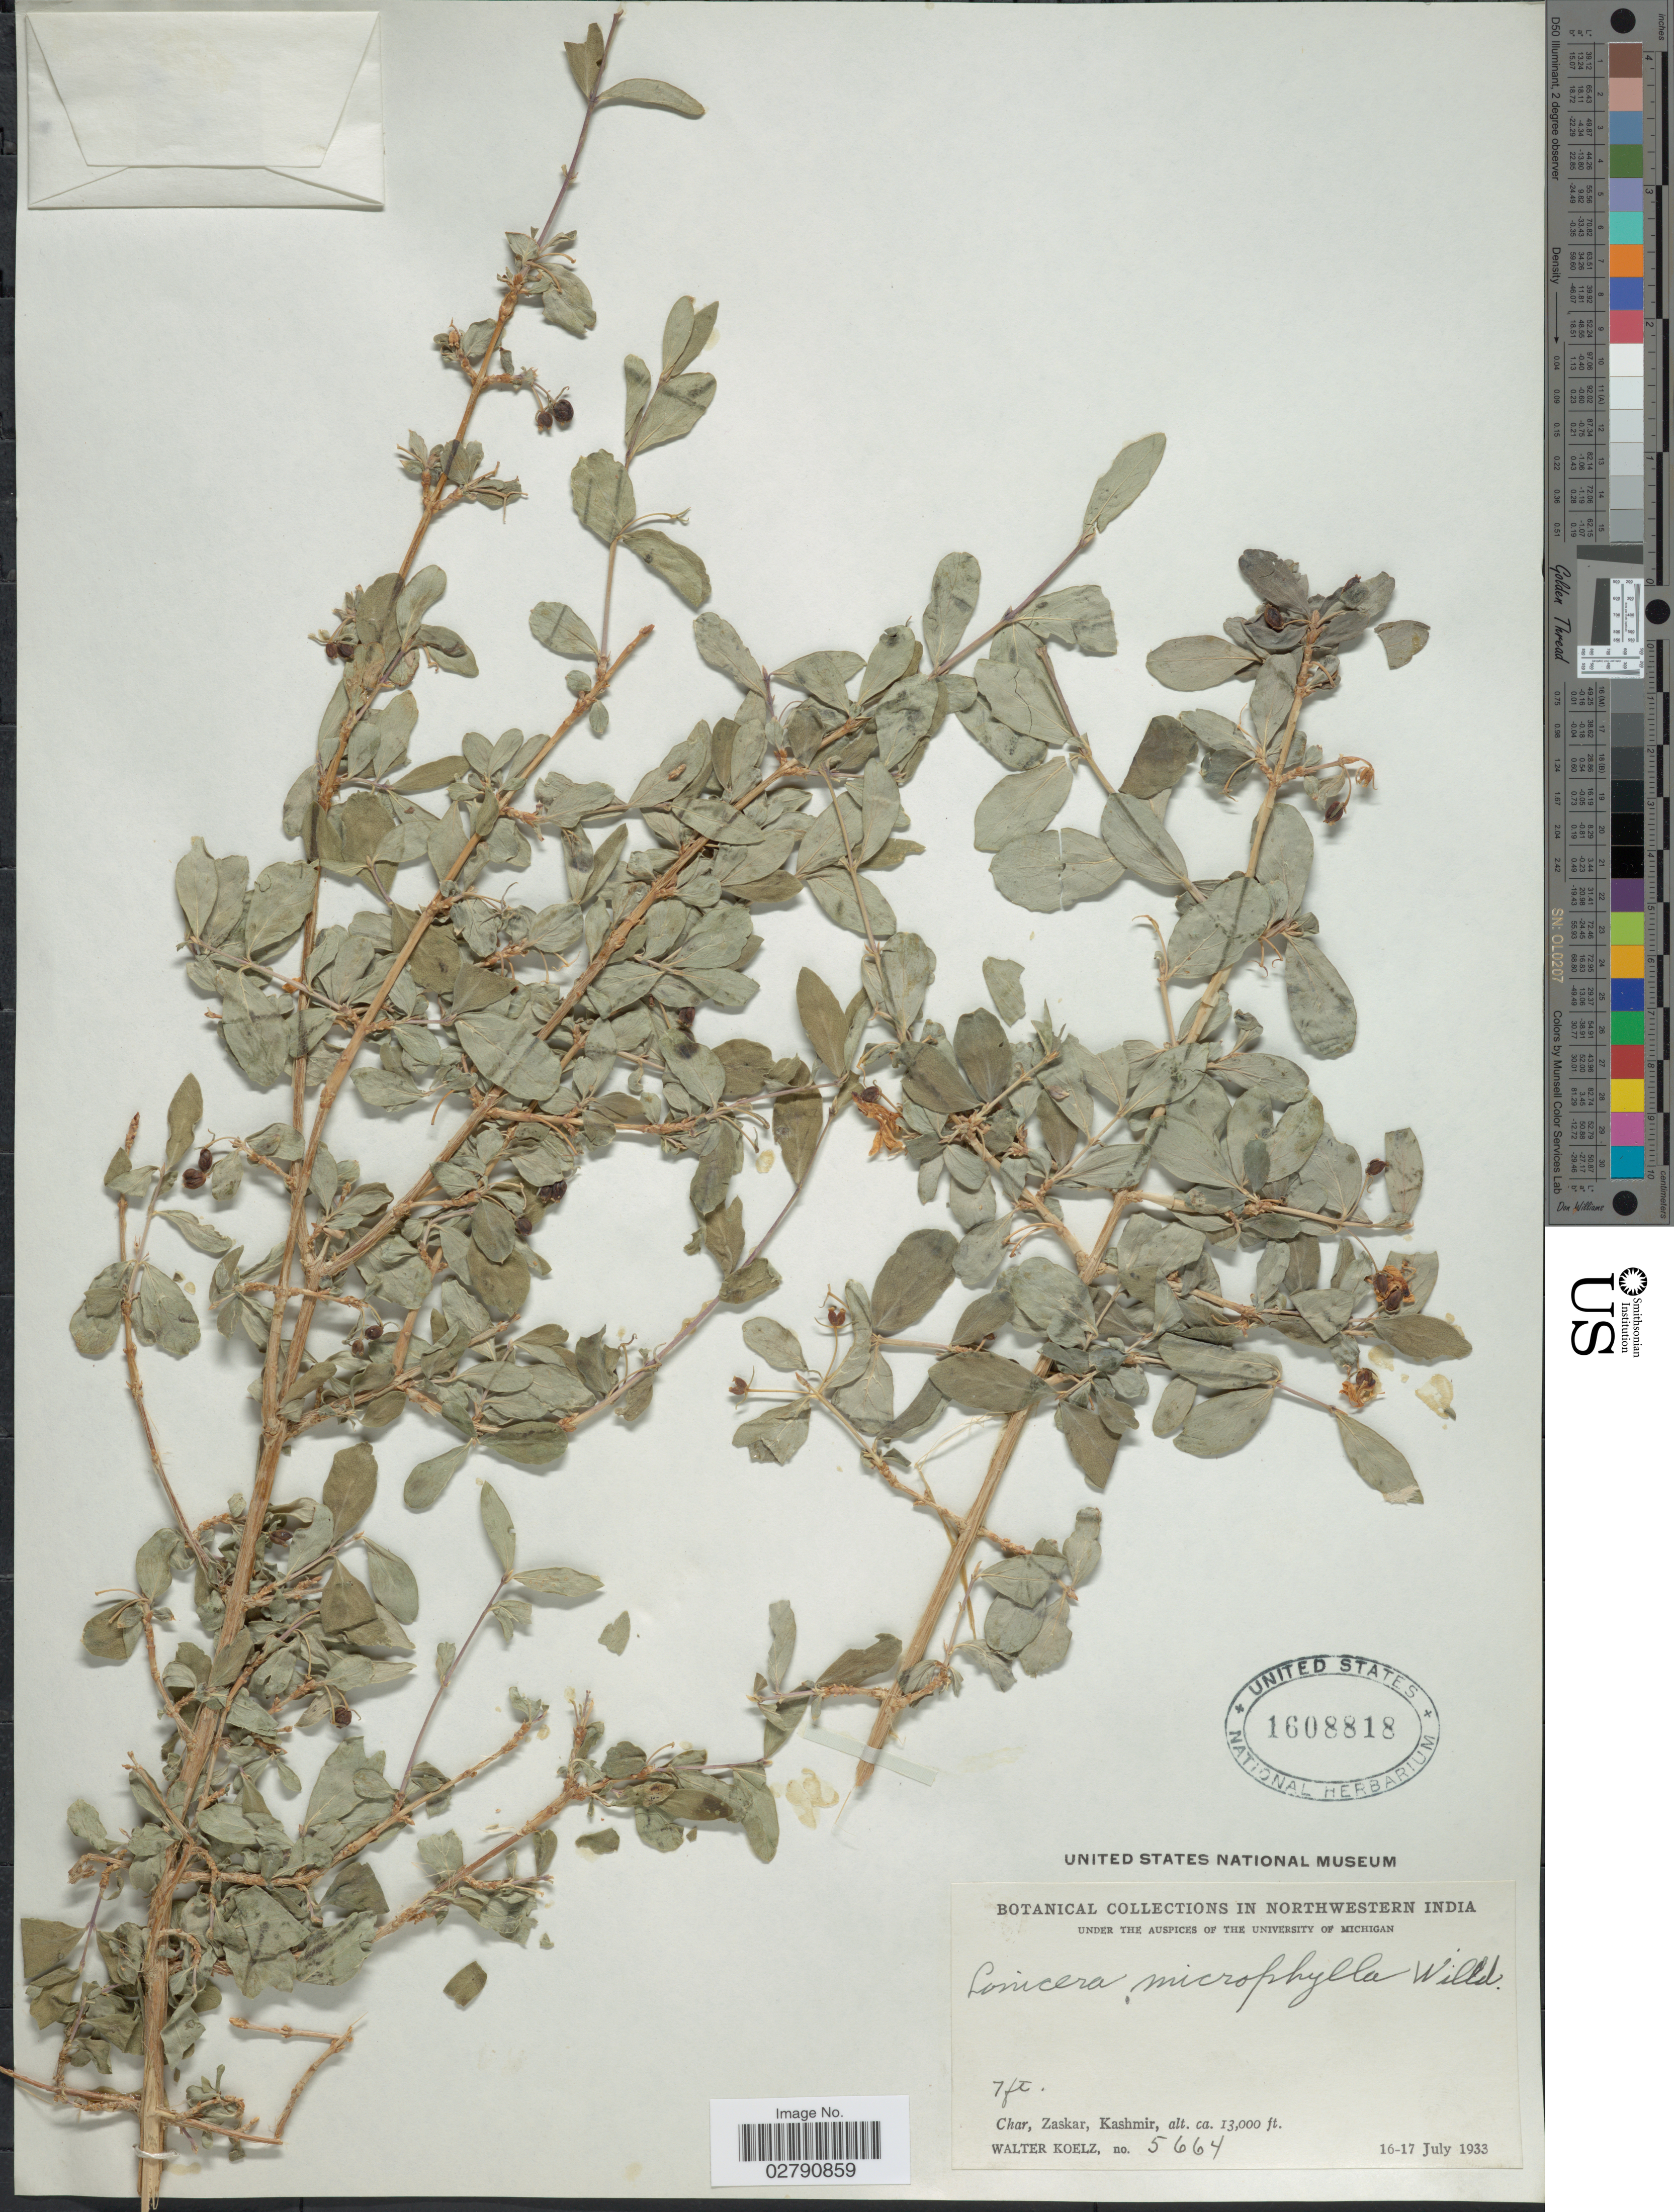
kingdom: Plantae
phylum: Tracheophyta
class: Magnoliopsida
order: Dipsacales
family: Caprifoliaceae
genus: Lonicera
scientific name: Lonicera microphylla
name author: Willd. ex Schult.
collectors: W. N. Koelz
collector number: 5664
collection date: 1933-07-16/1933-07-17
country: India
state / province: Jammu and Kashmir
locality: Char, Zaskar, Kashmir.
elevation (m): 3962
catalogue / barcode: US 1608818